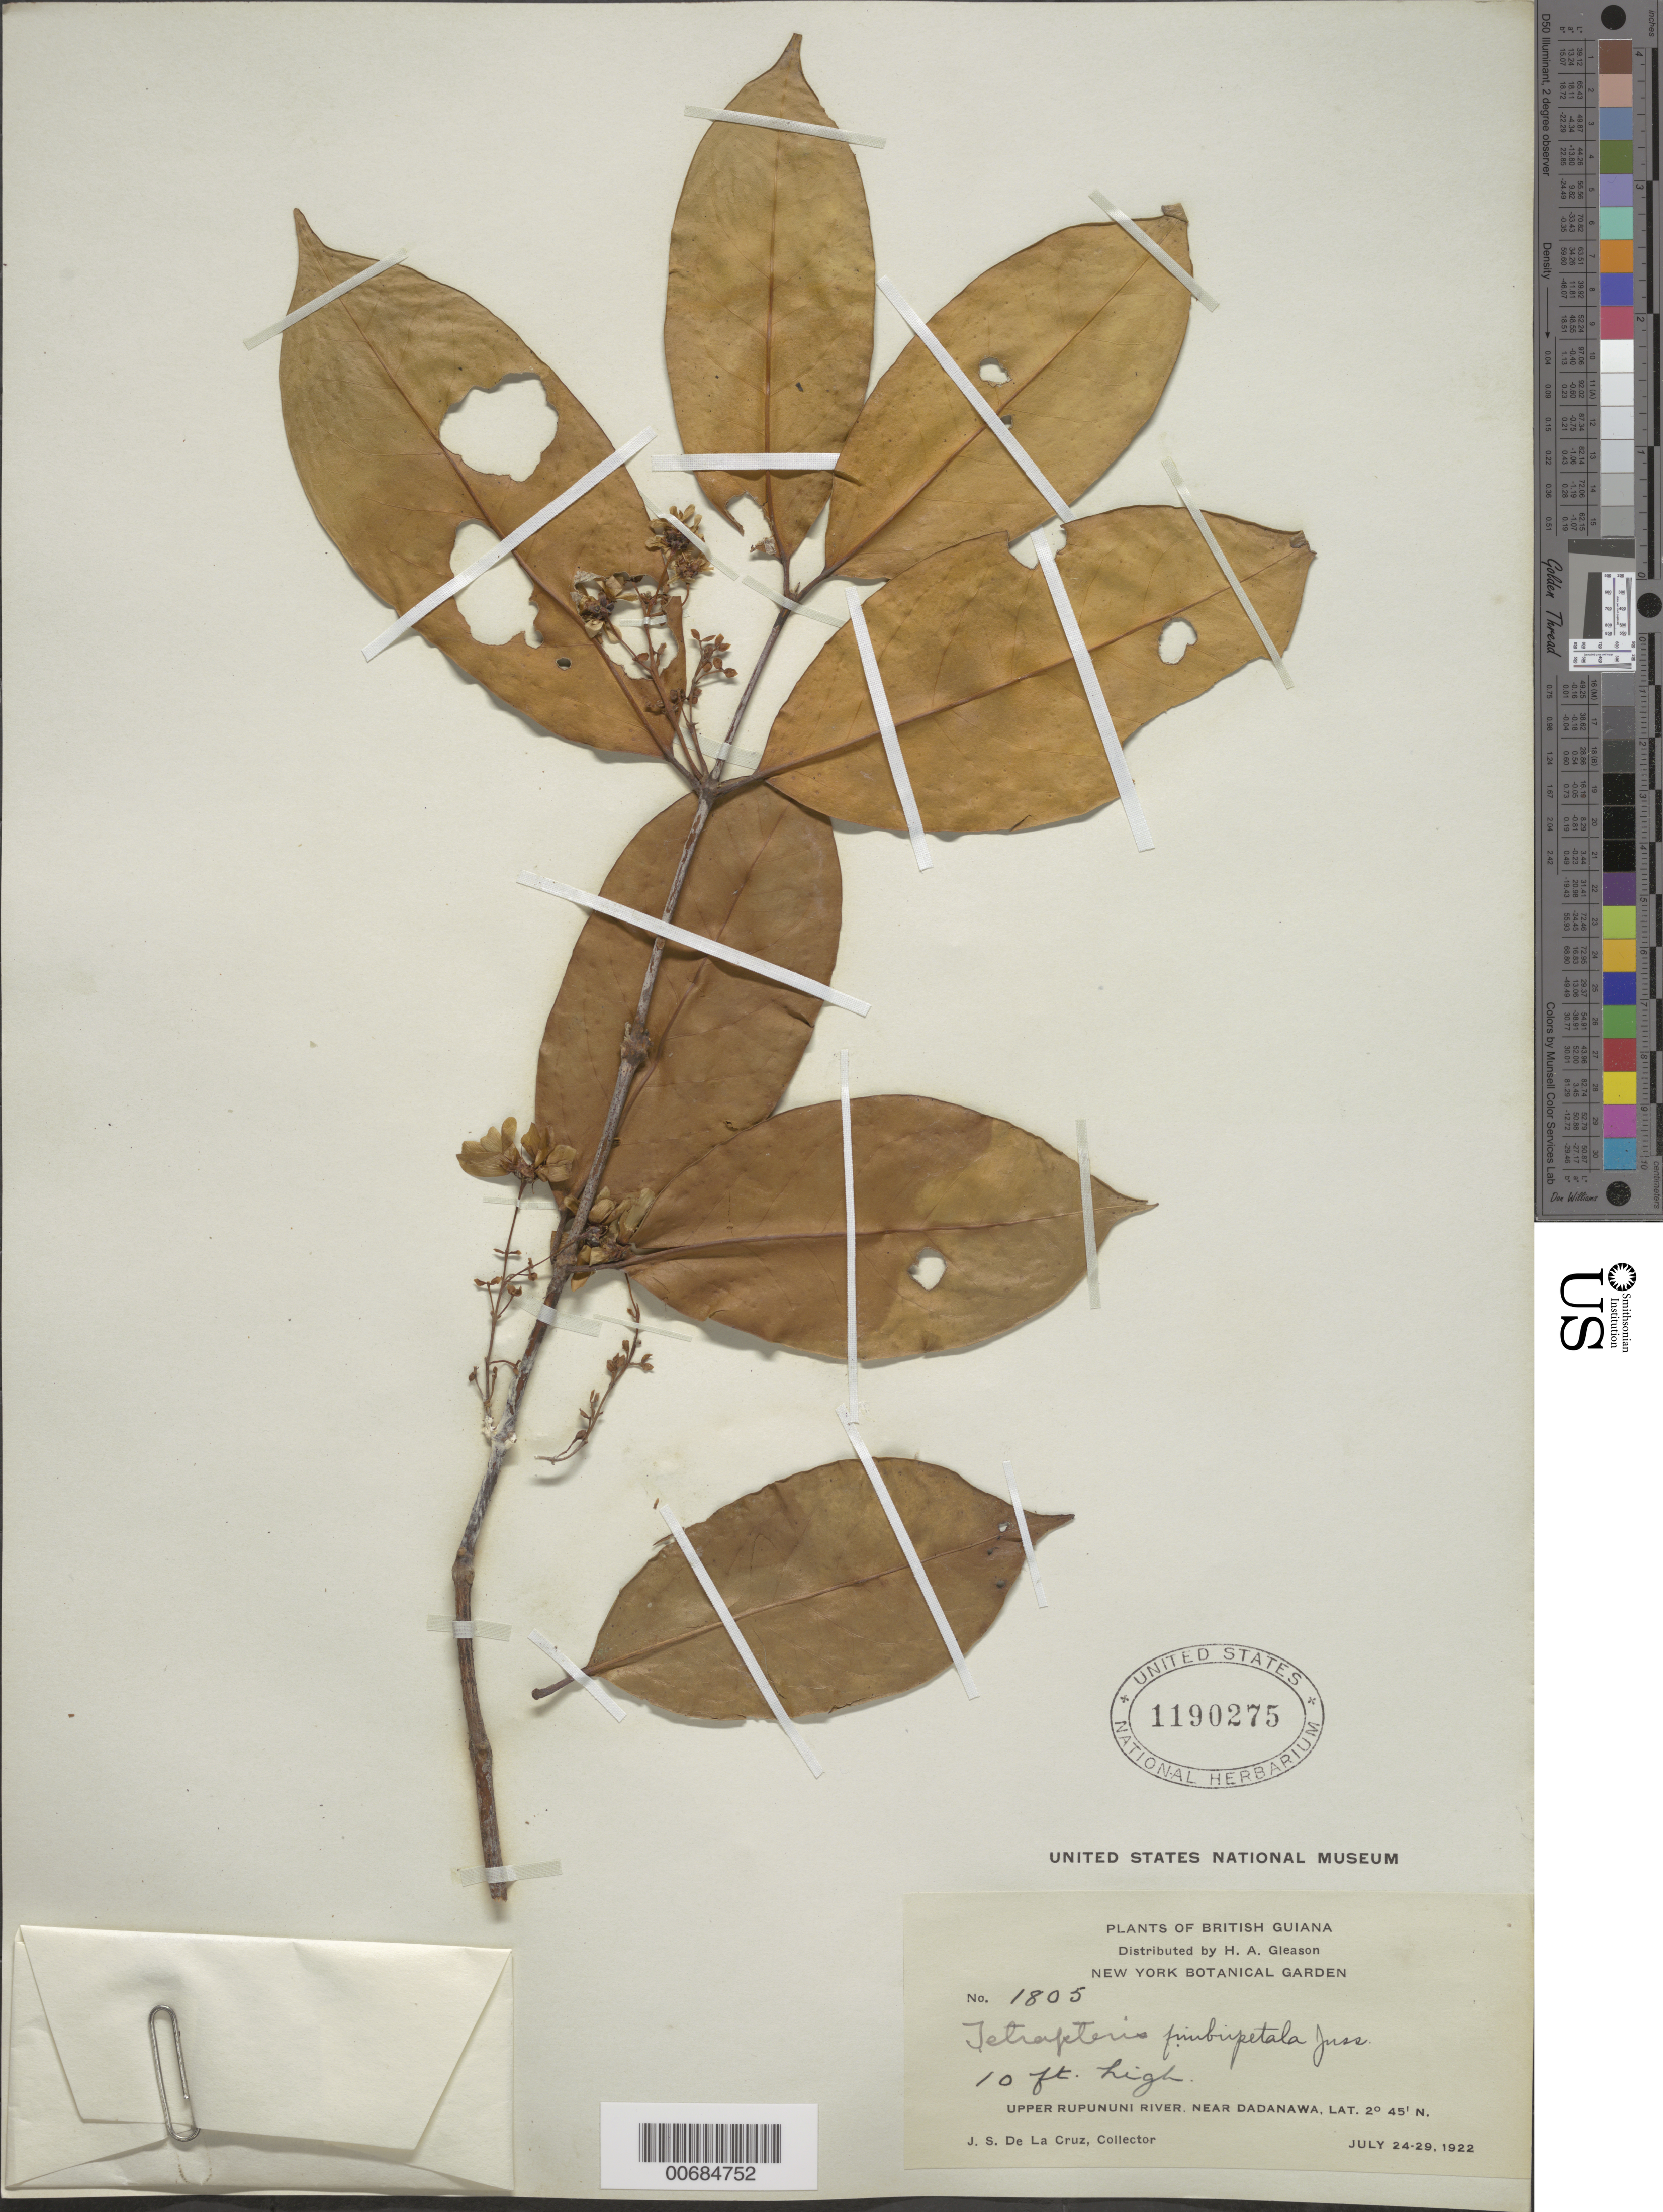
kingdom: Plantae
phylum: Tracheophyta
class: Magnoliopsida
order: Malpighiales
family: Malpighiaceae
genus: Glicophyllum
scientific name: Glicophyllum fimbripetalum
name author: (A. Juss.) R.F. Almeida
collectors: J. S. de la Cruz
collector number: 1805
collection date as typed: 24-Jul-22 to 29-Jul-22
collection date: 1922-07-24/1922-07-29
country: Guyana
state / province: U. Takutu-U. Essequibo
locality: Dadanawa, near, upper Rupununi R.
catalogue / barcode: US 1190275